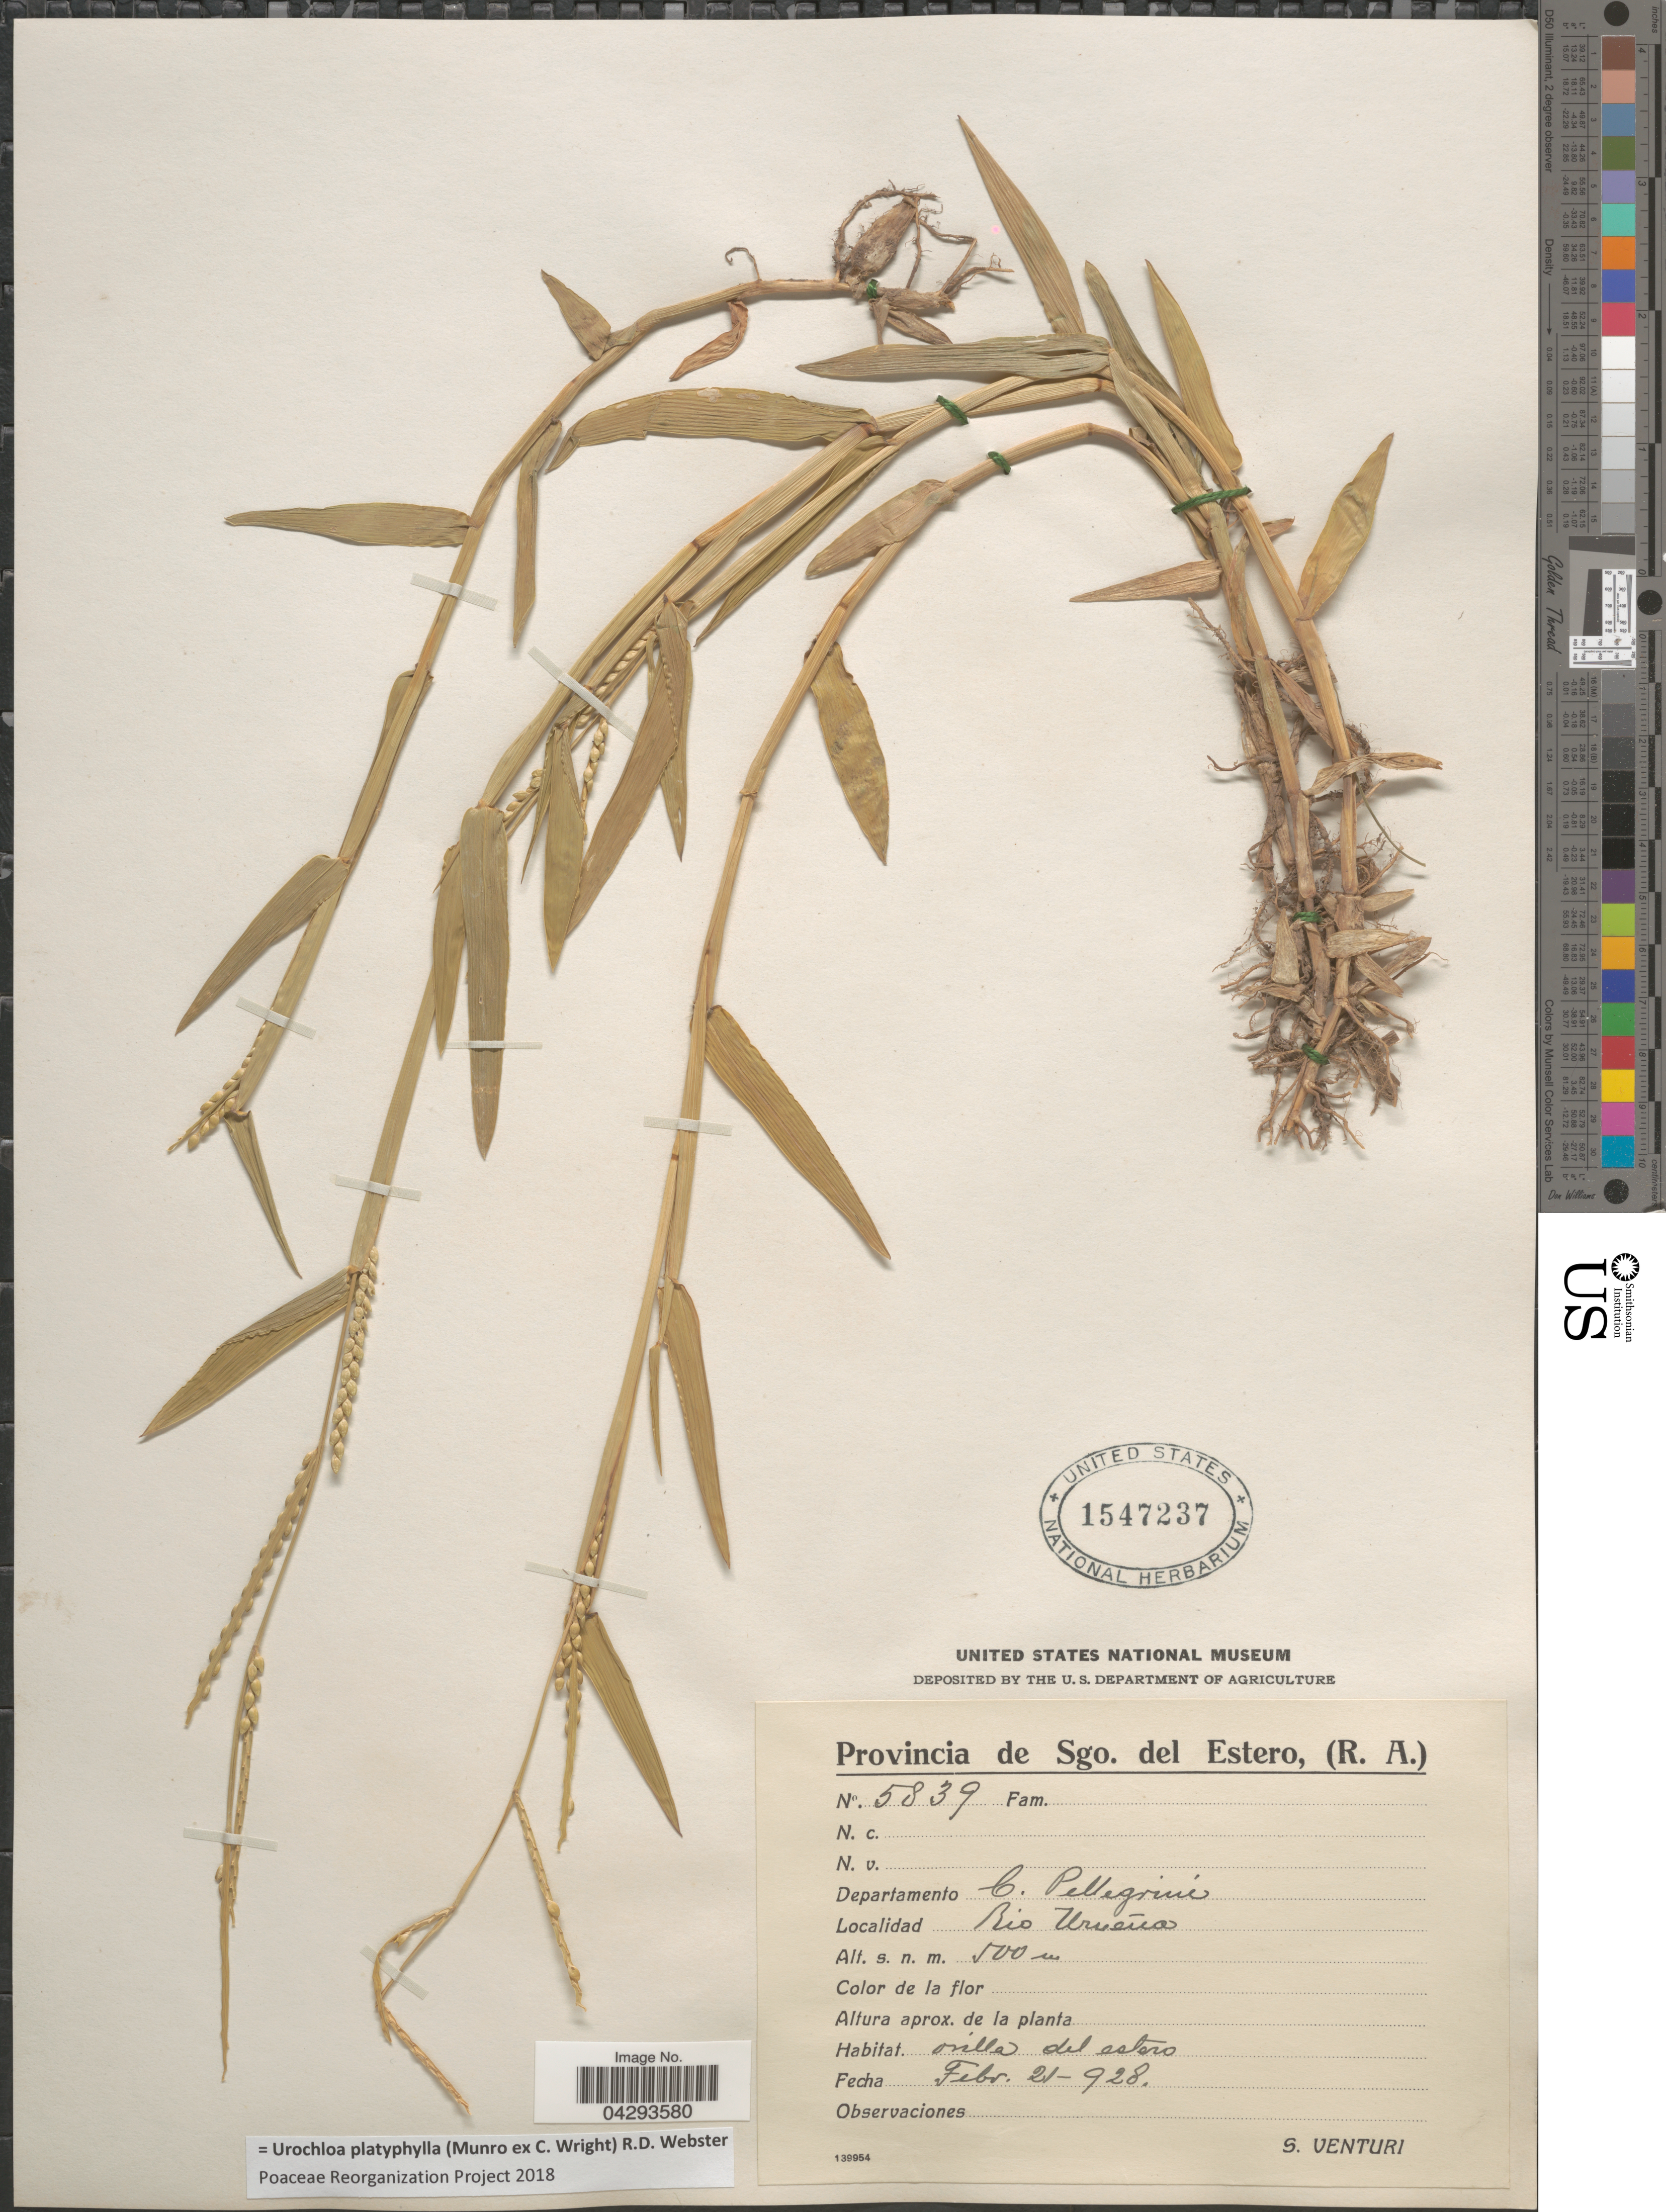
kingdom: Plantae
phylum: Tracheophyta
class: Liliopsida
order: Poales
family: Poaceae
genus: Urochloa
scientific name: Urochloa platyphylla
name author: (Munro ex C. Wright) R.D. Webster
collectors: S. Venturi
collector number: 5839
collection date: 1928-02-21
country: Argentina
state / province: Santiago del Estero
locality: Departamento C. Pellegrini. Rio Urueña.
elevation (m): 500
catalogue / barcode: US 1547237